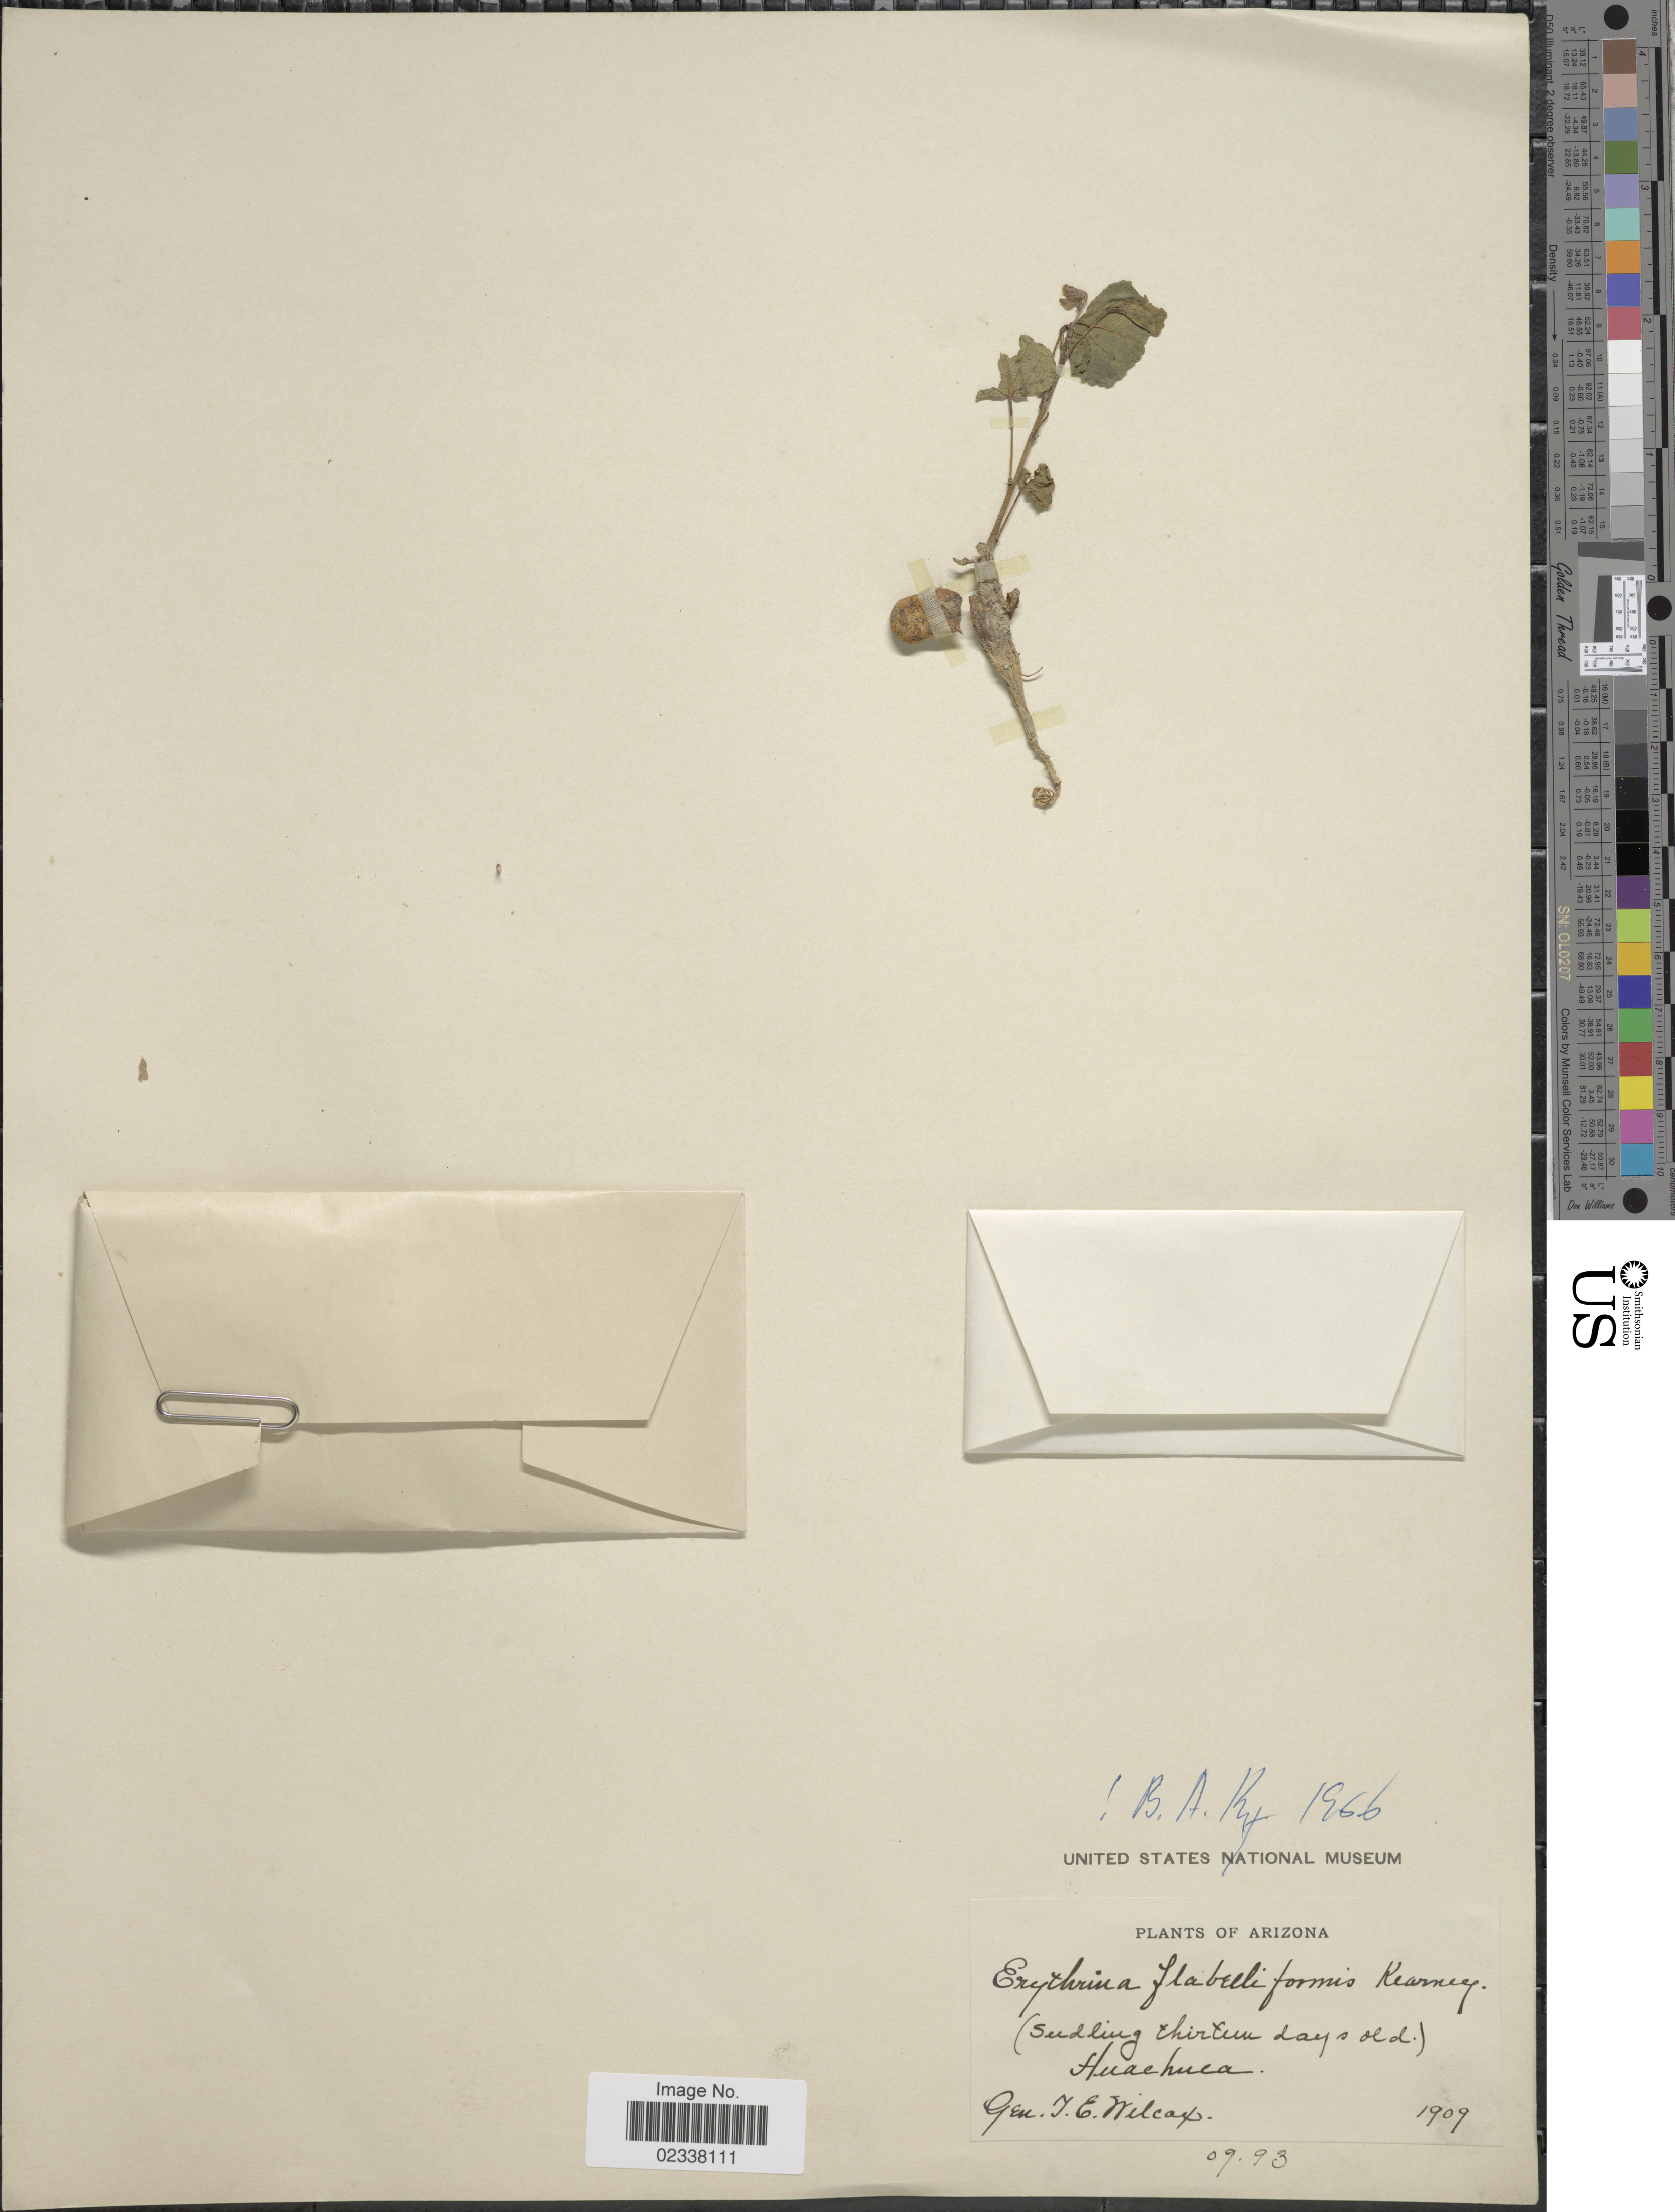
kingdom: Plantae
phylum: Tracheophyta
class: Magnoliopsida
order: Fabales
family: Fabaceae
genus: Erythrina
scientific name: Erythrina flabelliformis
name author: Kearney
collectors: T. E. Wilcox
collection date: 1909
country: United States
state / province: Arizona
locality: Huachuca